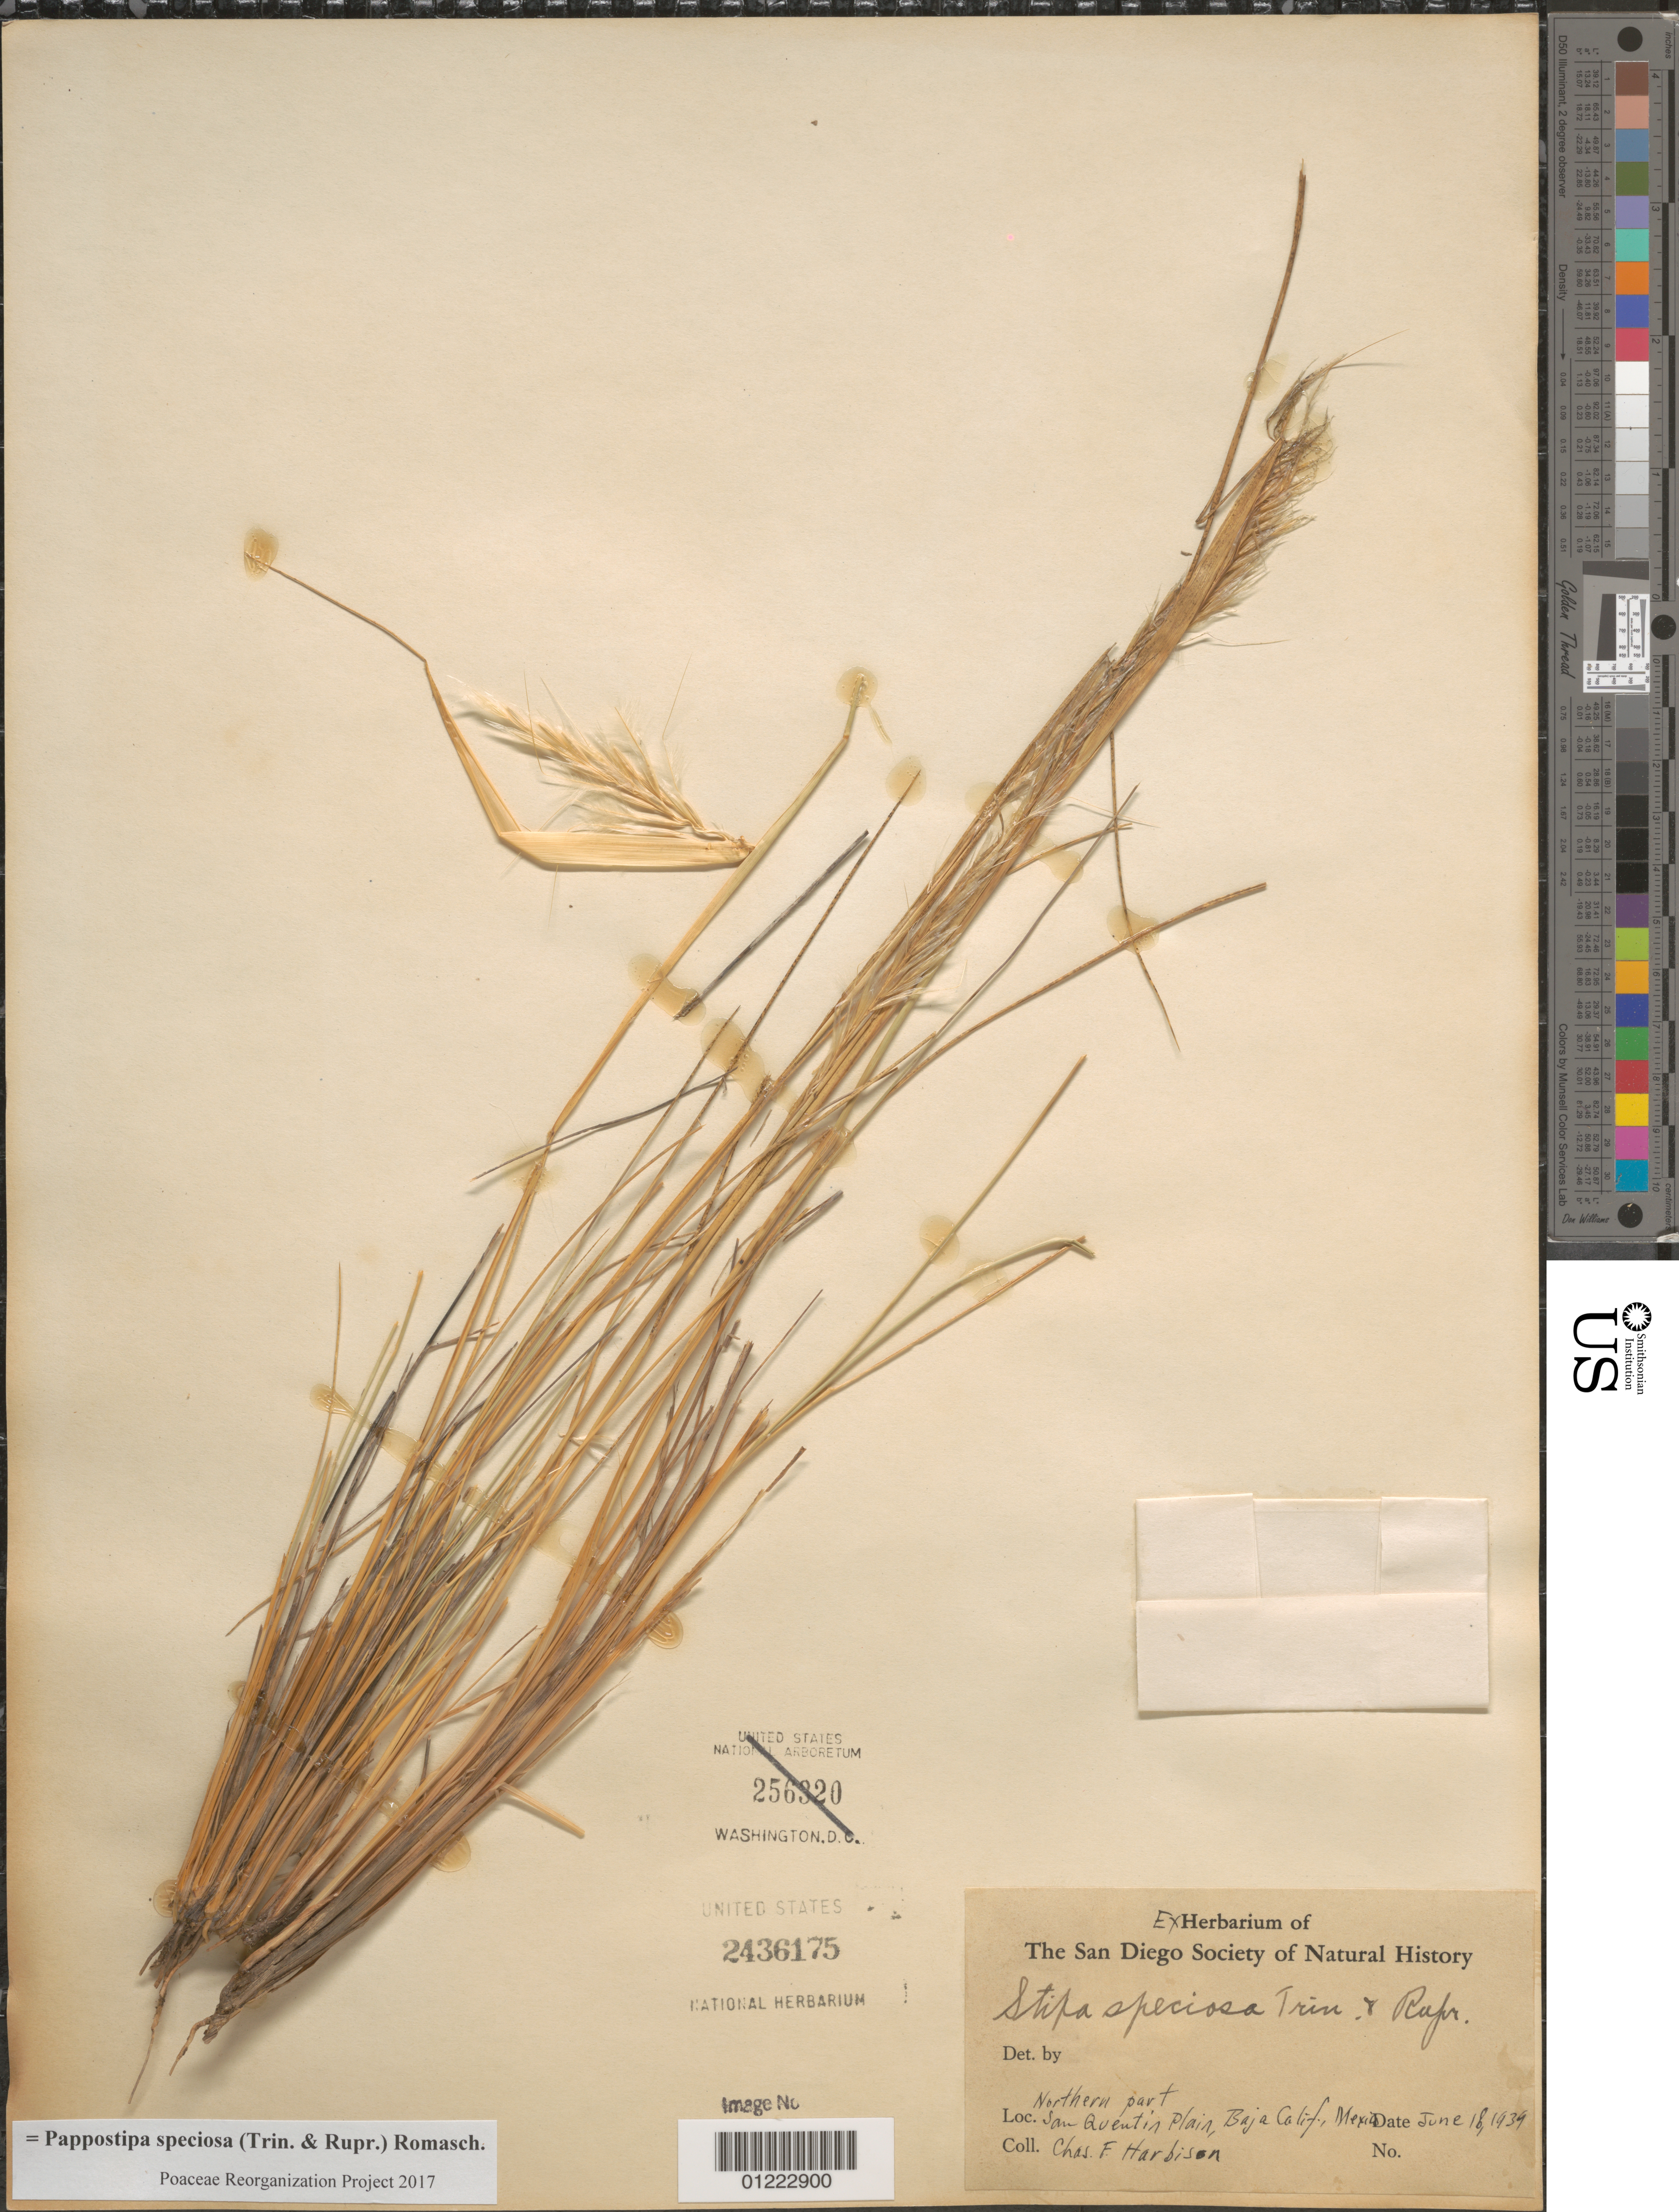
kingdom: Plantae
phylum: Tracheophyta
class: Liliopsida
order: Poales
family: Poaceae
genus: Pappostipa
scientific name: Pappostipa speciosa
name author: (Trin. & Rupr.) Romasch.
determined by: Poaceae Reorganization Project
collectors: C. F. Harbison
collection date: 1934-06-18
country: Mexico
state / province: Baja California Norte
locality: Northern Part, San Quentin Plain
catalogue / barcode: US 2436175